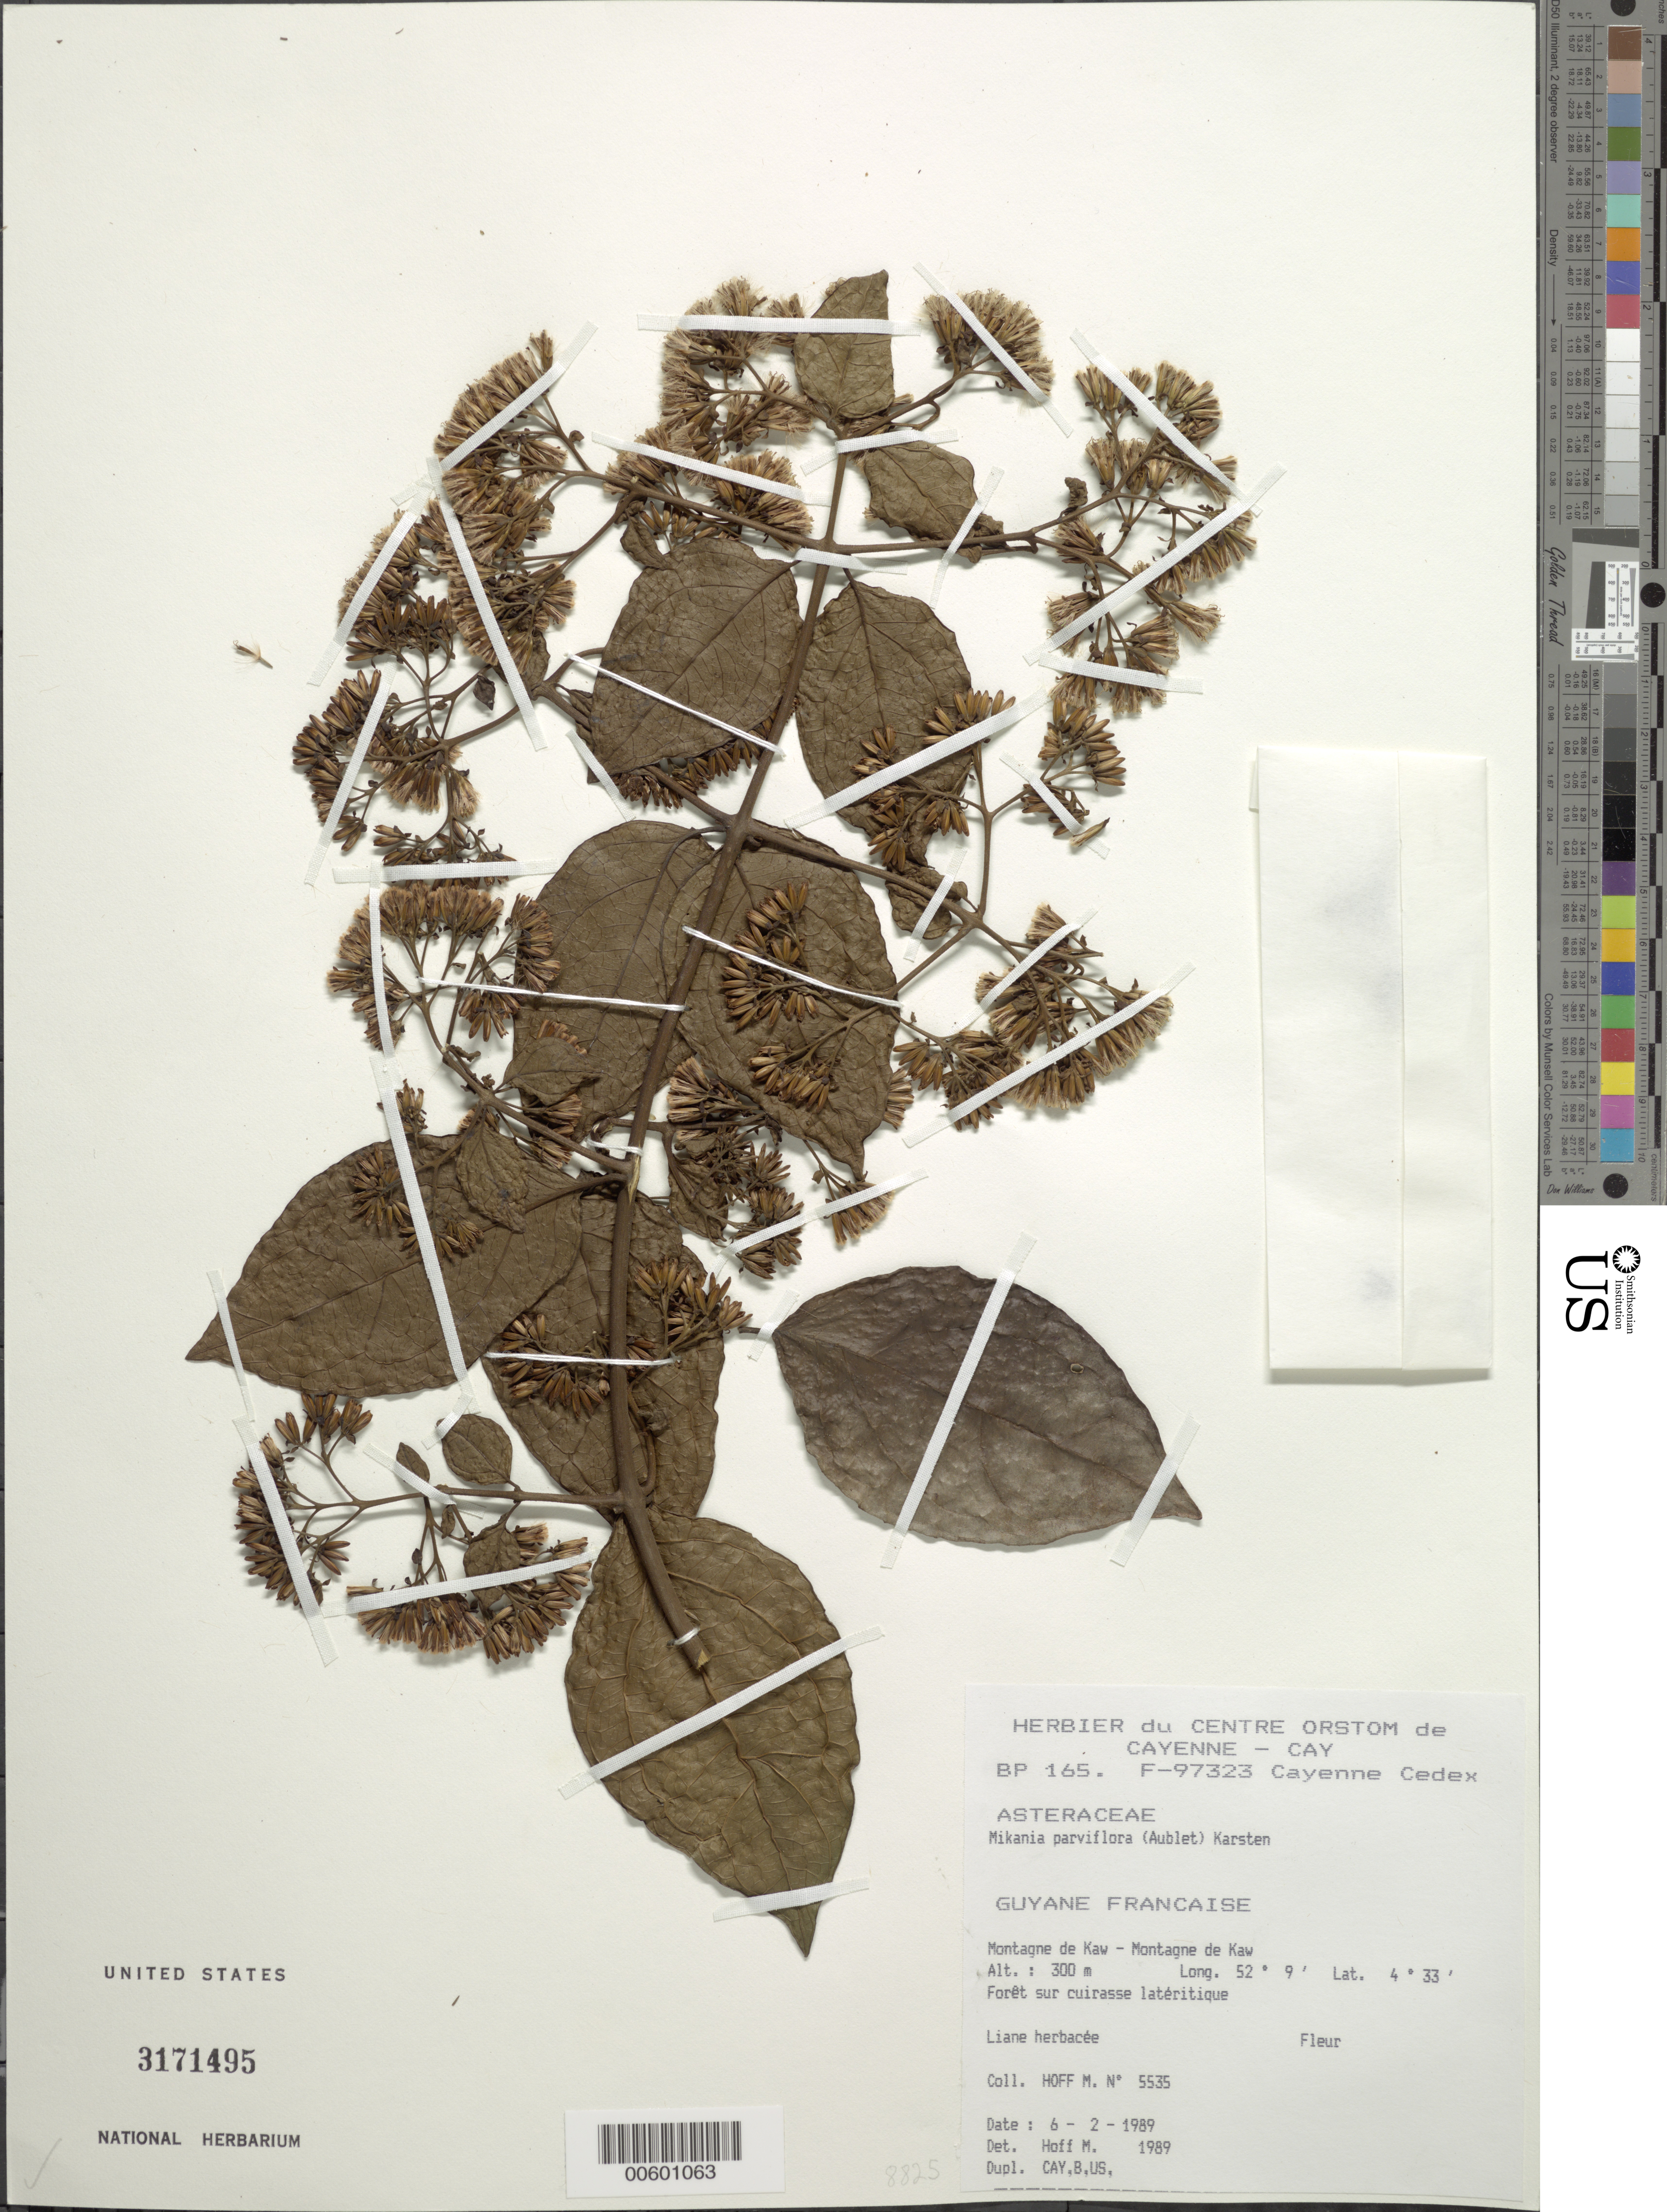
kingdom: Plantae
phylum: Tracheophyta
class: Magnoliopsida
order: Asterales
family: Asteraceae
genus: Mikania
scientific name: Mikania parviflora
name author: (Aubl.) H. Karst.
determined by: Hoff, M.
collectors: M. Hoff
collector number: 5535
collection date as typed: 6-Feb-89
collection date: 1989-02-06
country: French Guiana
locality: Montagne de Kaw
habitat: Forêt sur cuirasse latéritique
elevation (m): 300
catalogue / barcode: US 3171495